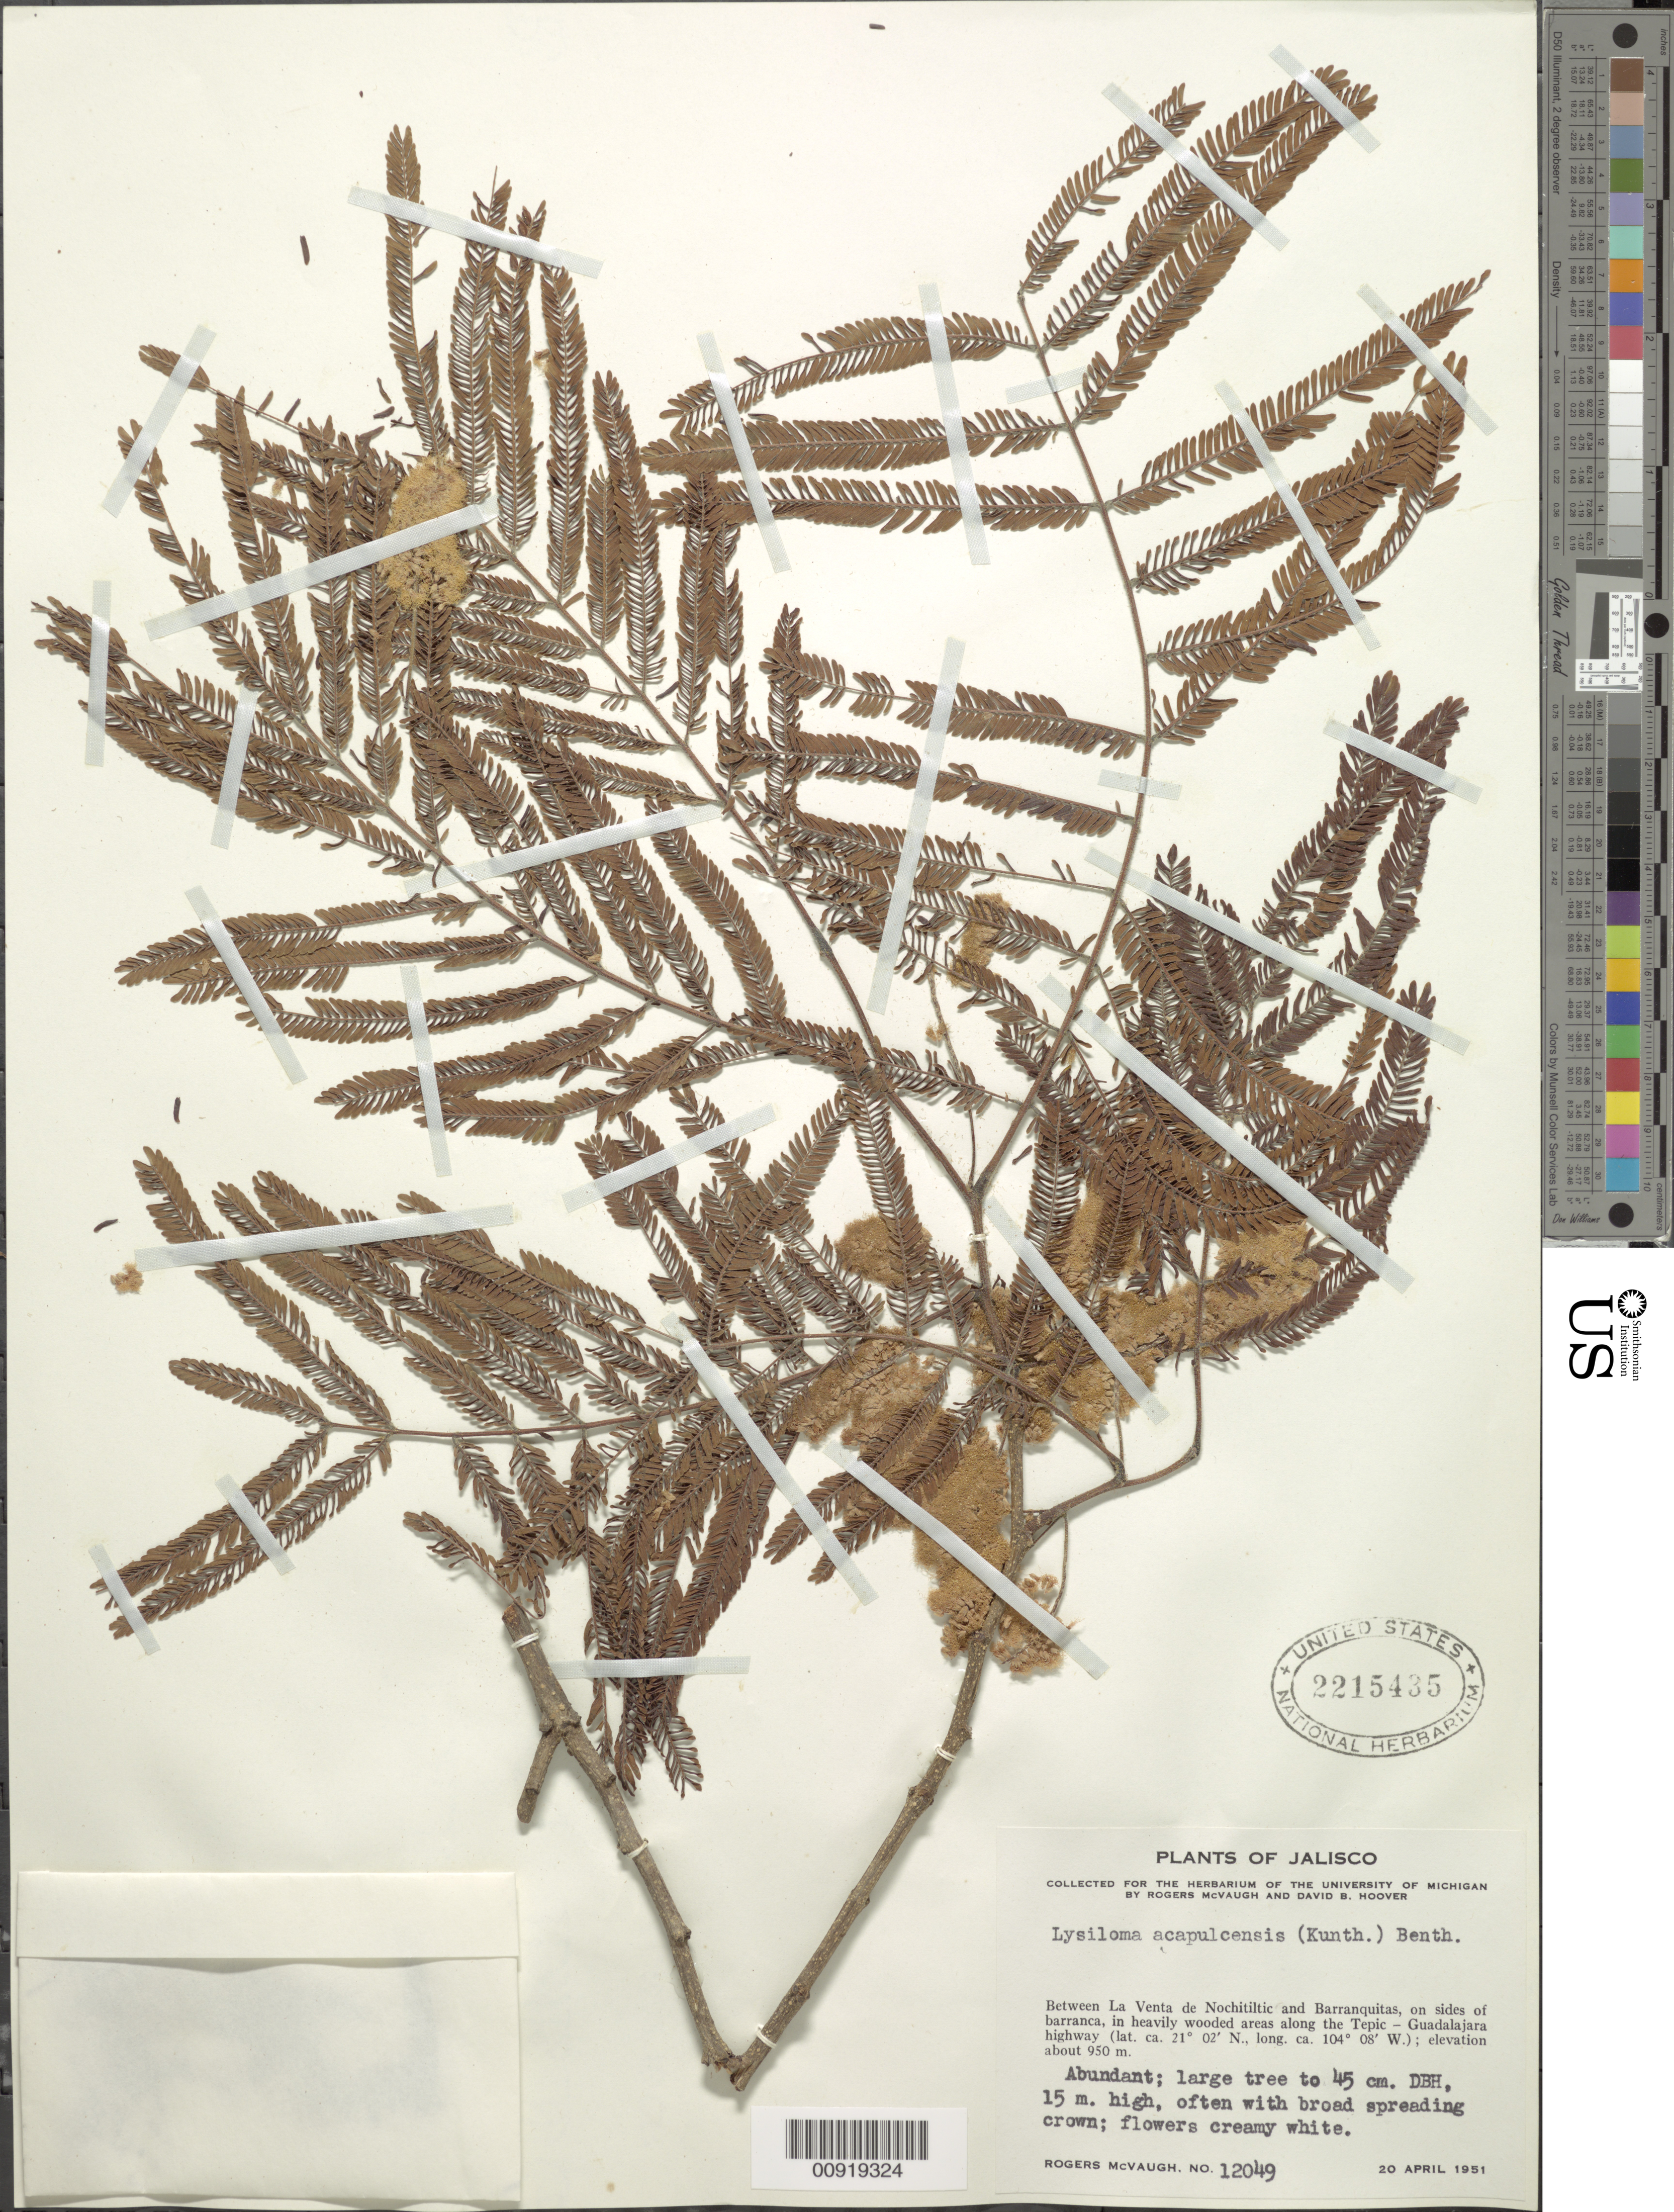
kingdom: Plantae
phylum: Tracheophyta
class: Magnoliopsida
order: Fabales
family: Fabaceae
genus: Lysiloma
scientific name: Lysiloma acapulcense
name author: (Kunth) Benth.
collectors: R. McVaugh & D. B. Hoover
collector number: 12049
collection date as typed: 20 Apr 1951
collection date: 1951-04-20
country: Mexico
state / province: Jalisco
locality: Between La Venta de Nochitiltic and Barranquitas, on sides of barranca, in heavily wooded areas along the Tepic - Guadalajara highway.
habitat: On sides of barranca, in heavily wooded areas.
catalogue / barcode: US 2215435